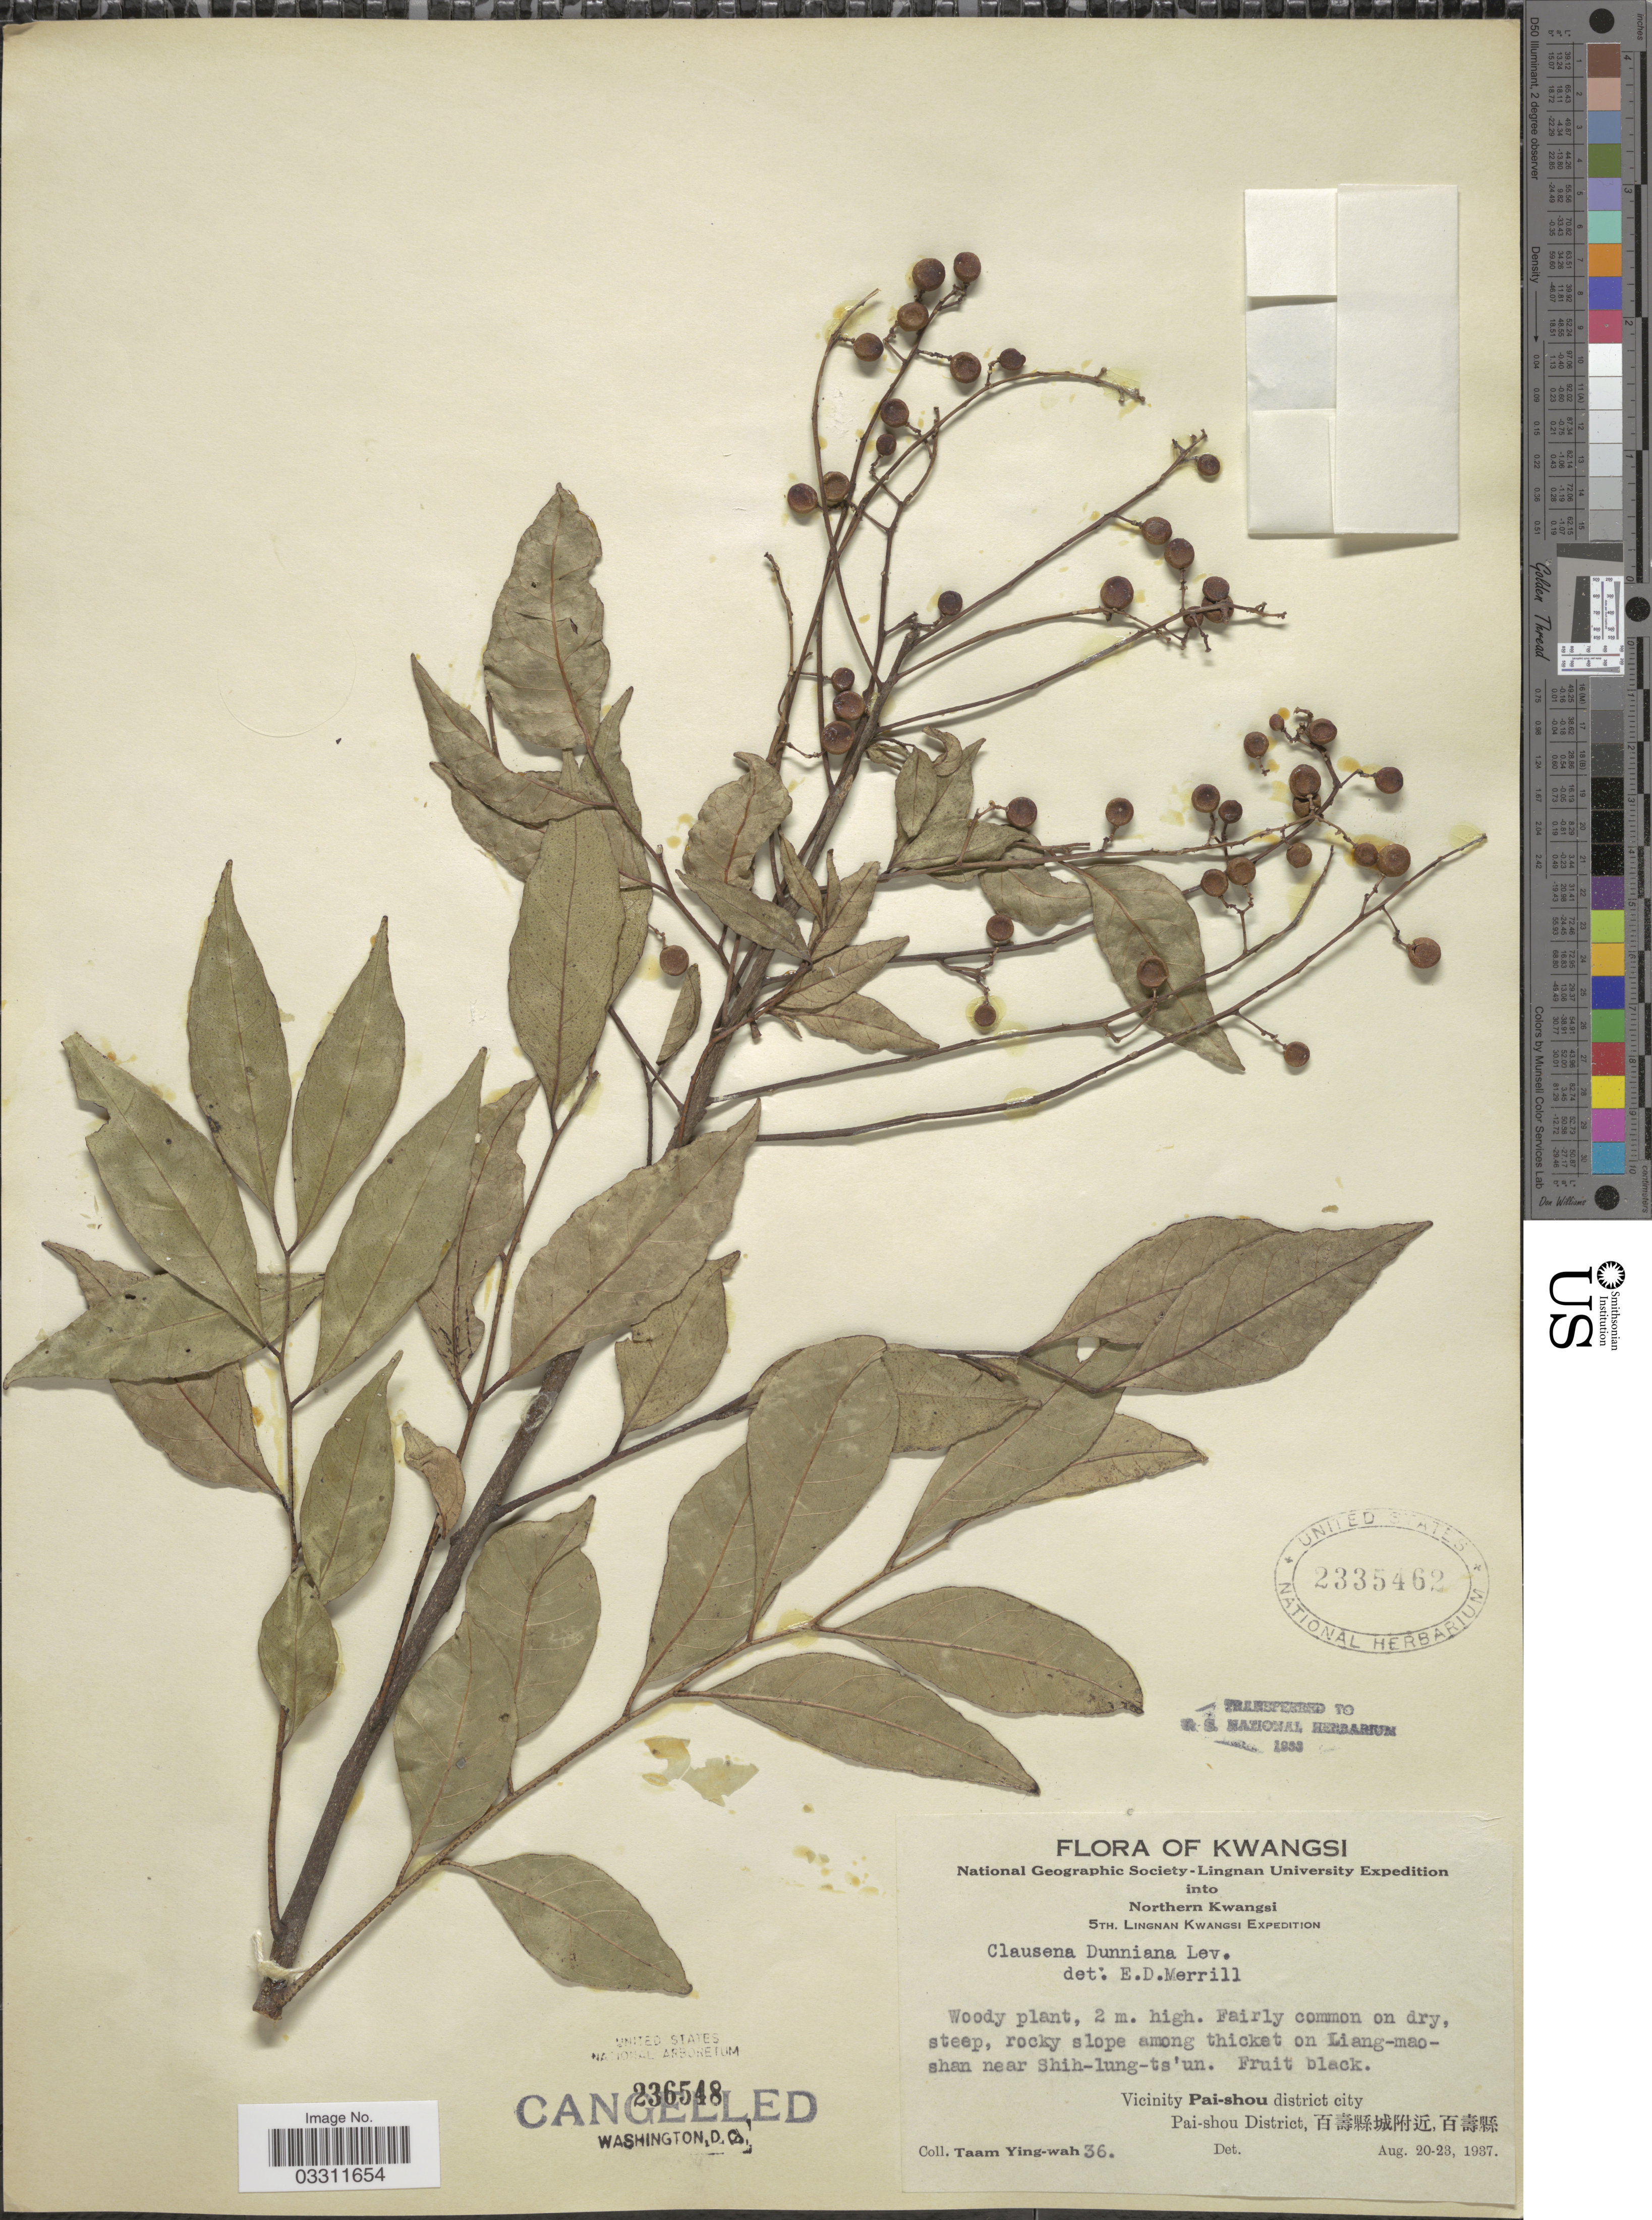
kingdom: Plantae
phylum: Tracheophyta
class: Magnoliopsida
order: Sapindales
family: Rutaceae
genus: Clausena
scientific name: Clausena dunniana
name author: H. Lév.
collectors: Y. W. Taam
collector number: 36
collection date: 1937-08-20/1937-08-23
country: China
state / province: Guangxi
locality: Kwangsi. Northern Kwangsi. Rocky slope among thicket on Liang-mao-shan near Shih-lung-ts'un. Vicinity Pai-shou district city Pai-shou District, X.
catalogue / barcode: US 2335462